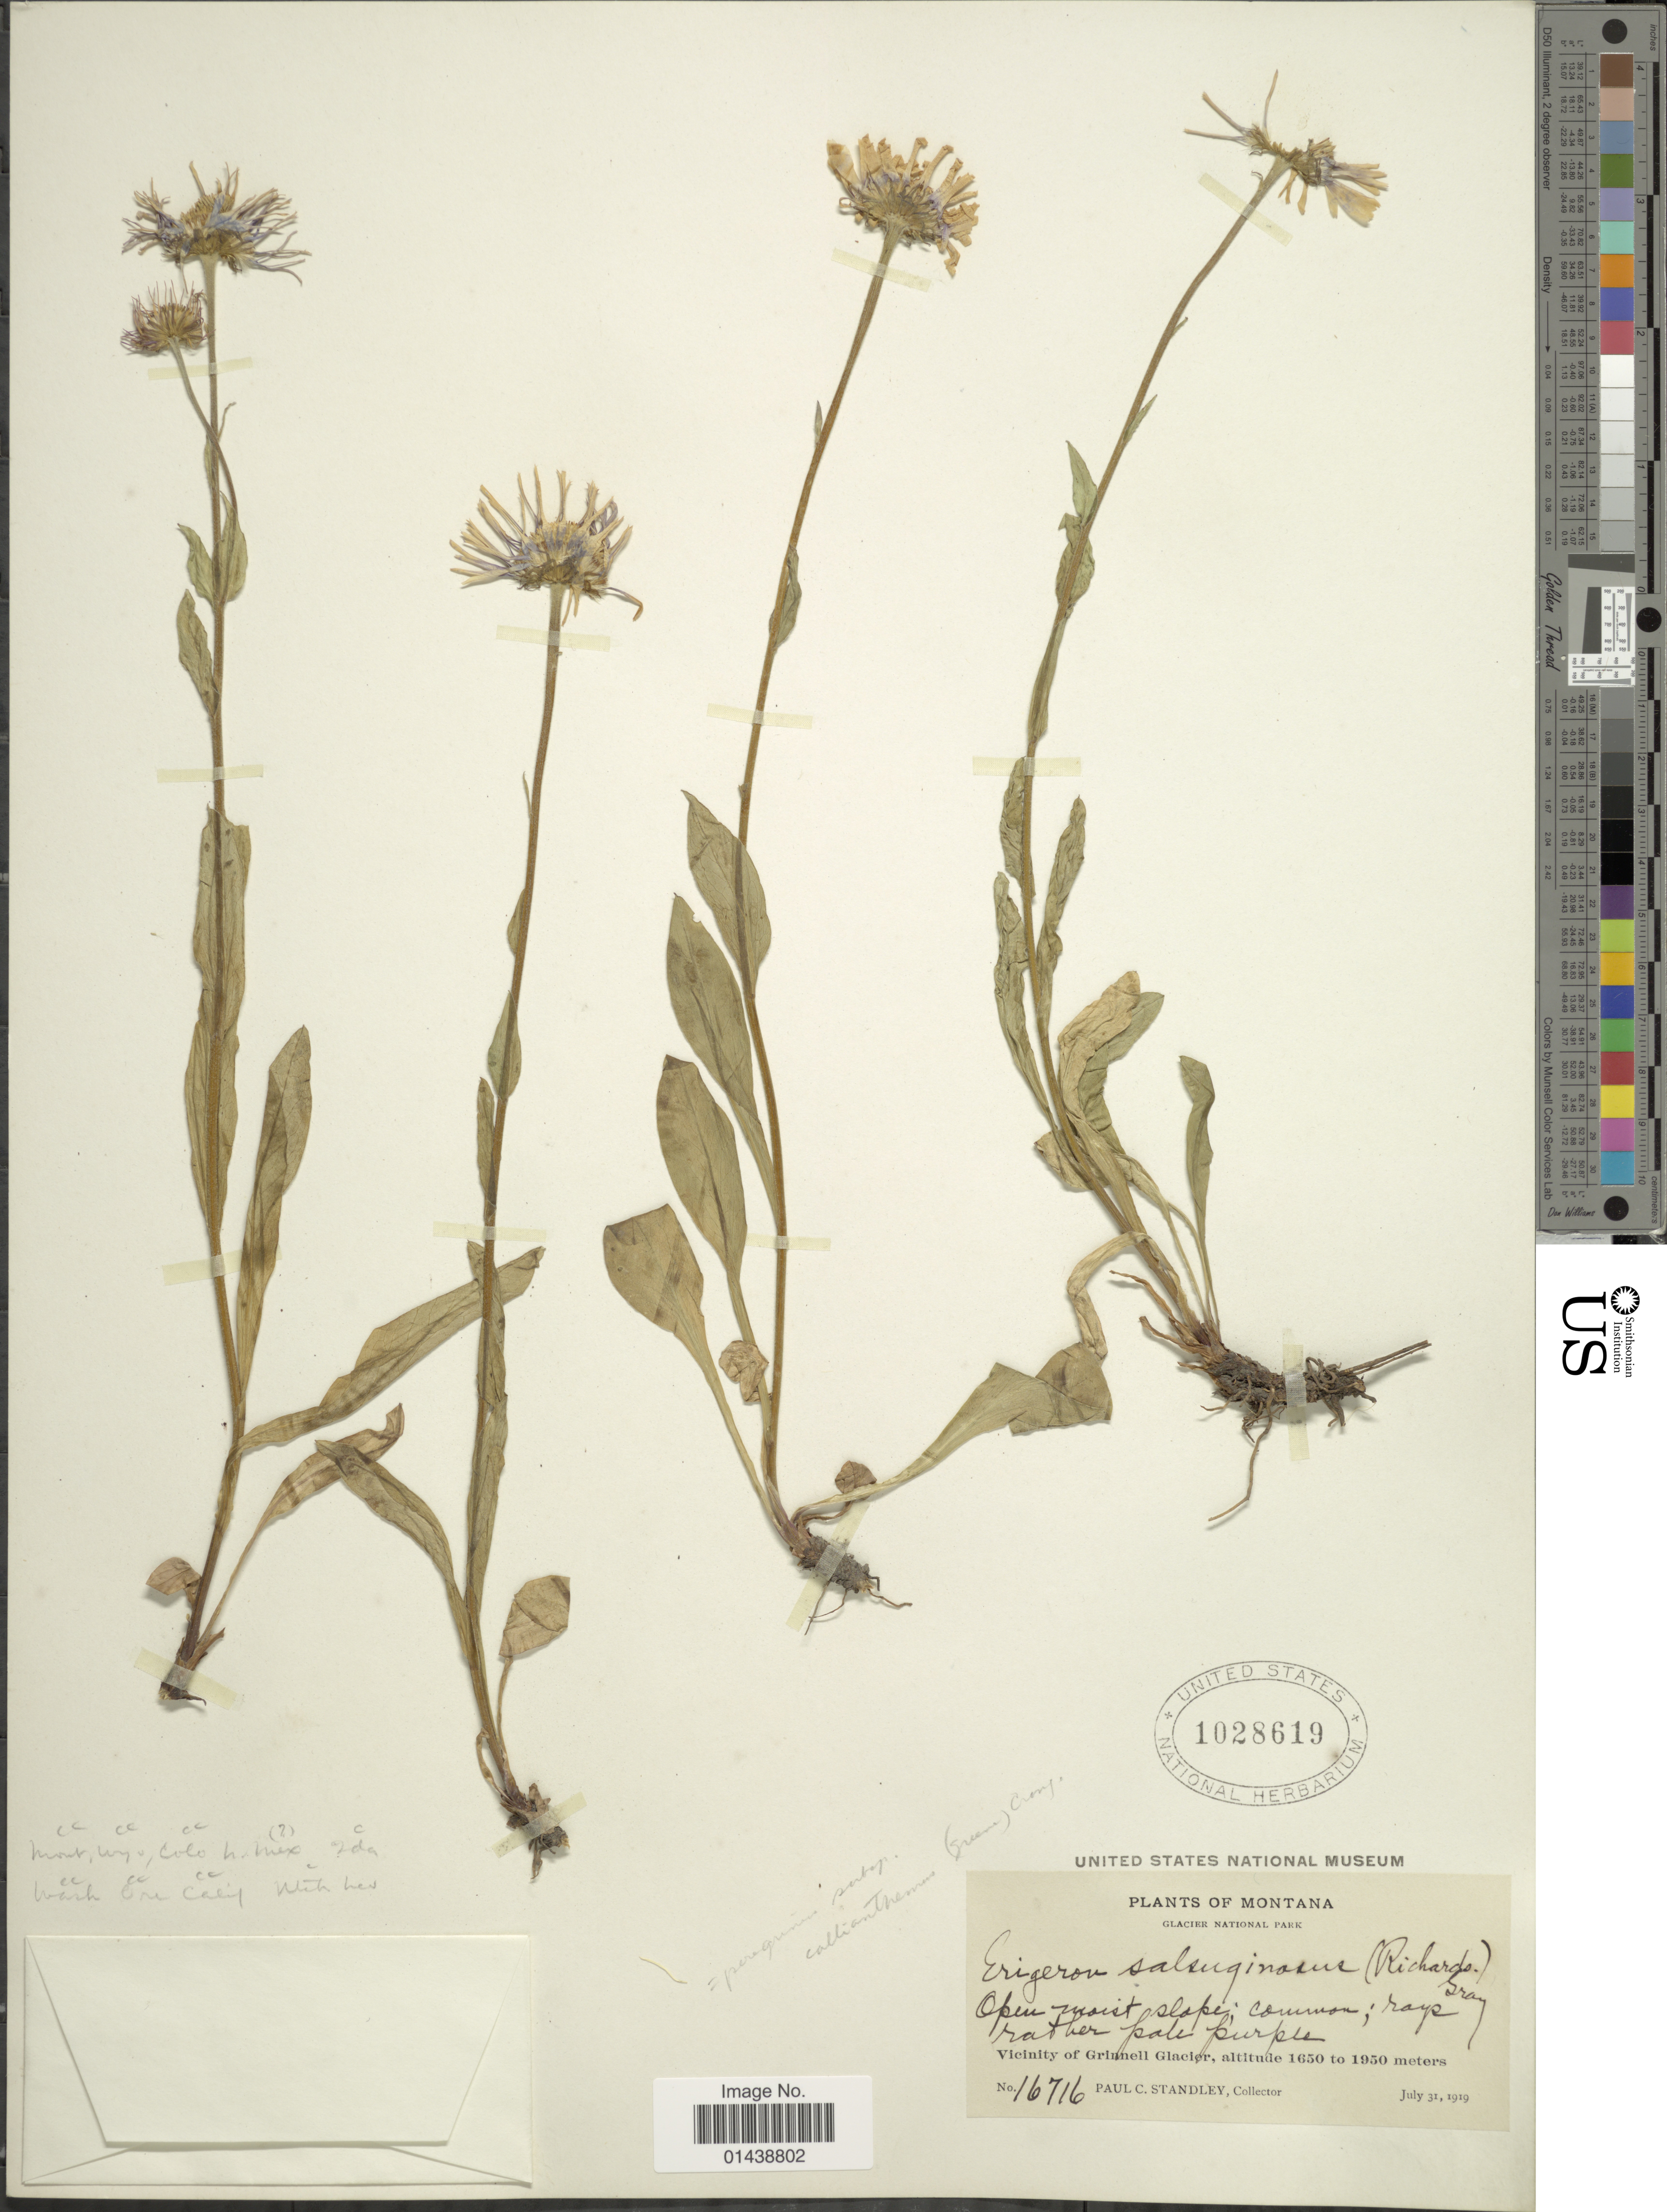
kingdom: Plantae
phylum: Tracheophyta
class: Magnoliopsida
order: Asterales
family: Asteraceae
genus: Erigeron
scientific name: Erigeron peregrinus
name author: (Banks ex Pursh) Greene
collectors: P. C. Standley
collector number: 16716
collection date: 1919-07-31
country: United States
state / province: Montana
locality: Glacier National Park. Vicinity of Grinnell Glacier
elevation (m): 1650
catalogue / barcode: US 1028619